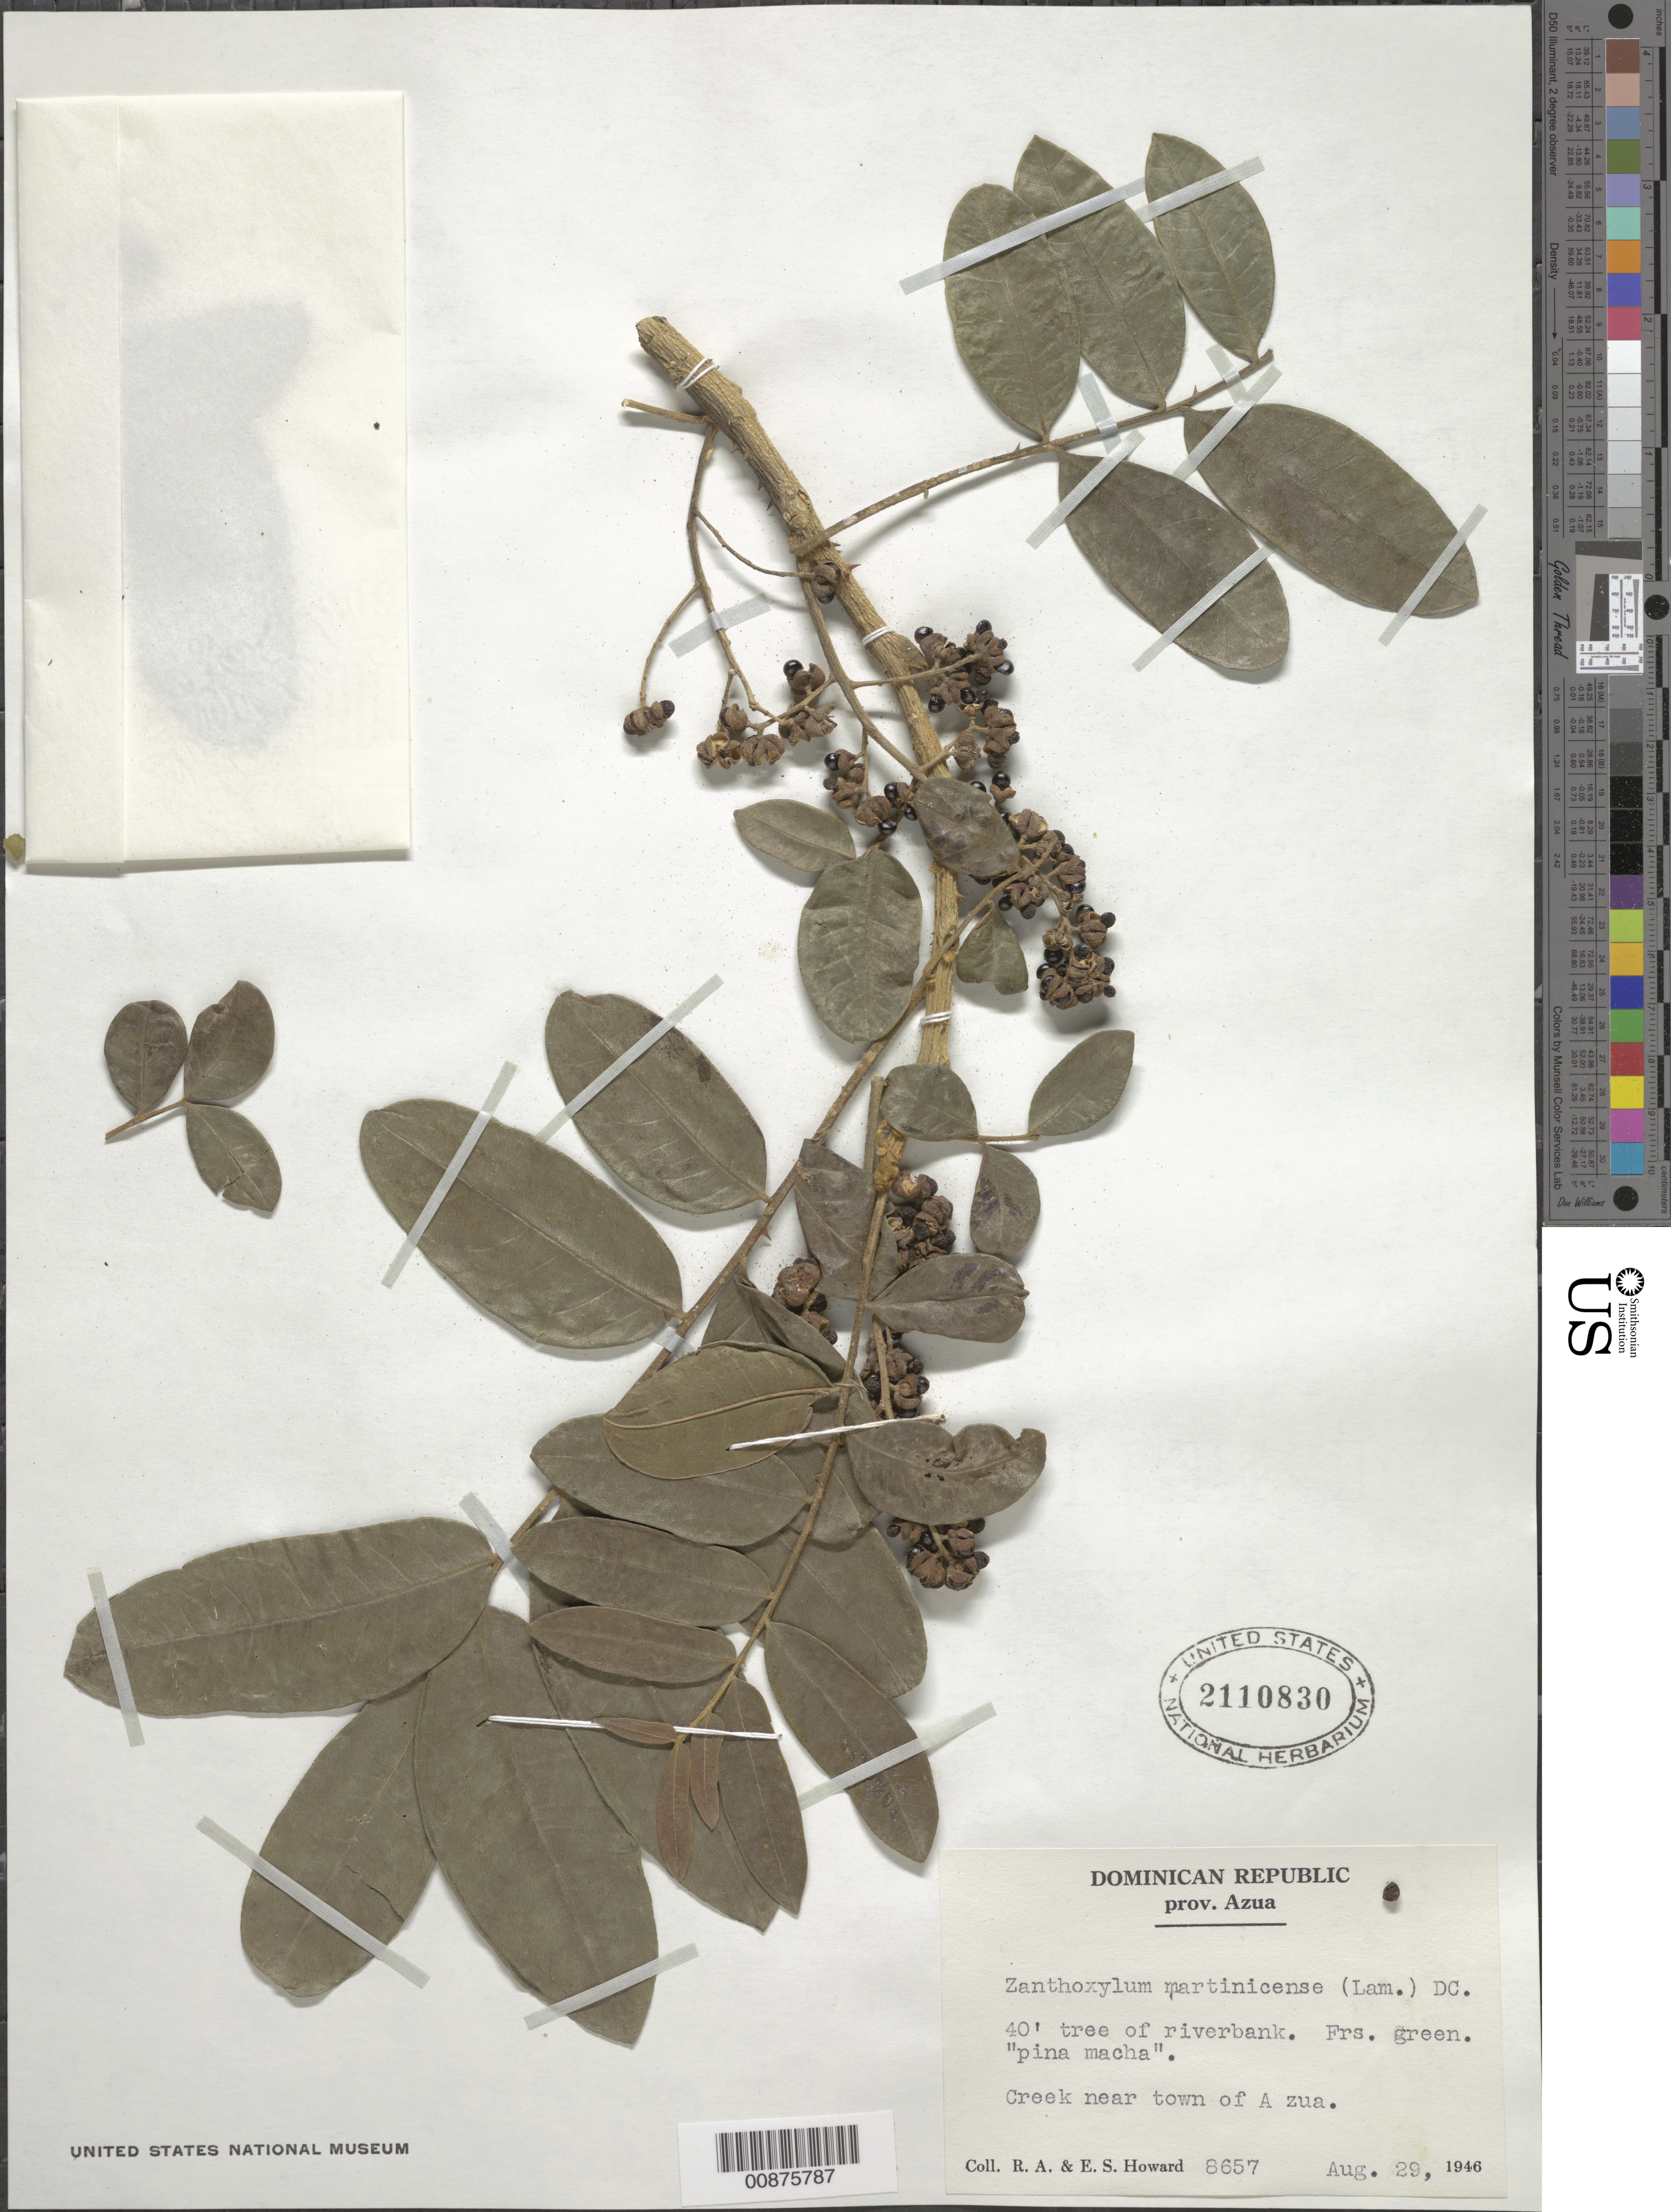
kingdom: Plantae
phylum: Tracheophyta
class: Magnoliopsida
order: Sapindales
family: Rutaceae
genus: Zanthoxylum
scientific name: Zanthoxylum martinicense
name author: (Lam.) DC.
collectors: R. A. Howard & E. S. Howard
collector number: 8657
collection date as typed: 29 Aug 1946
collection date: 1946-08-29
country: Dominican Republic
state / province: Azua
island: Hispaniola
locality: Near town of Azua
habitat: Riverbank (creek)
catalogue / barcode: US 2110830